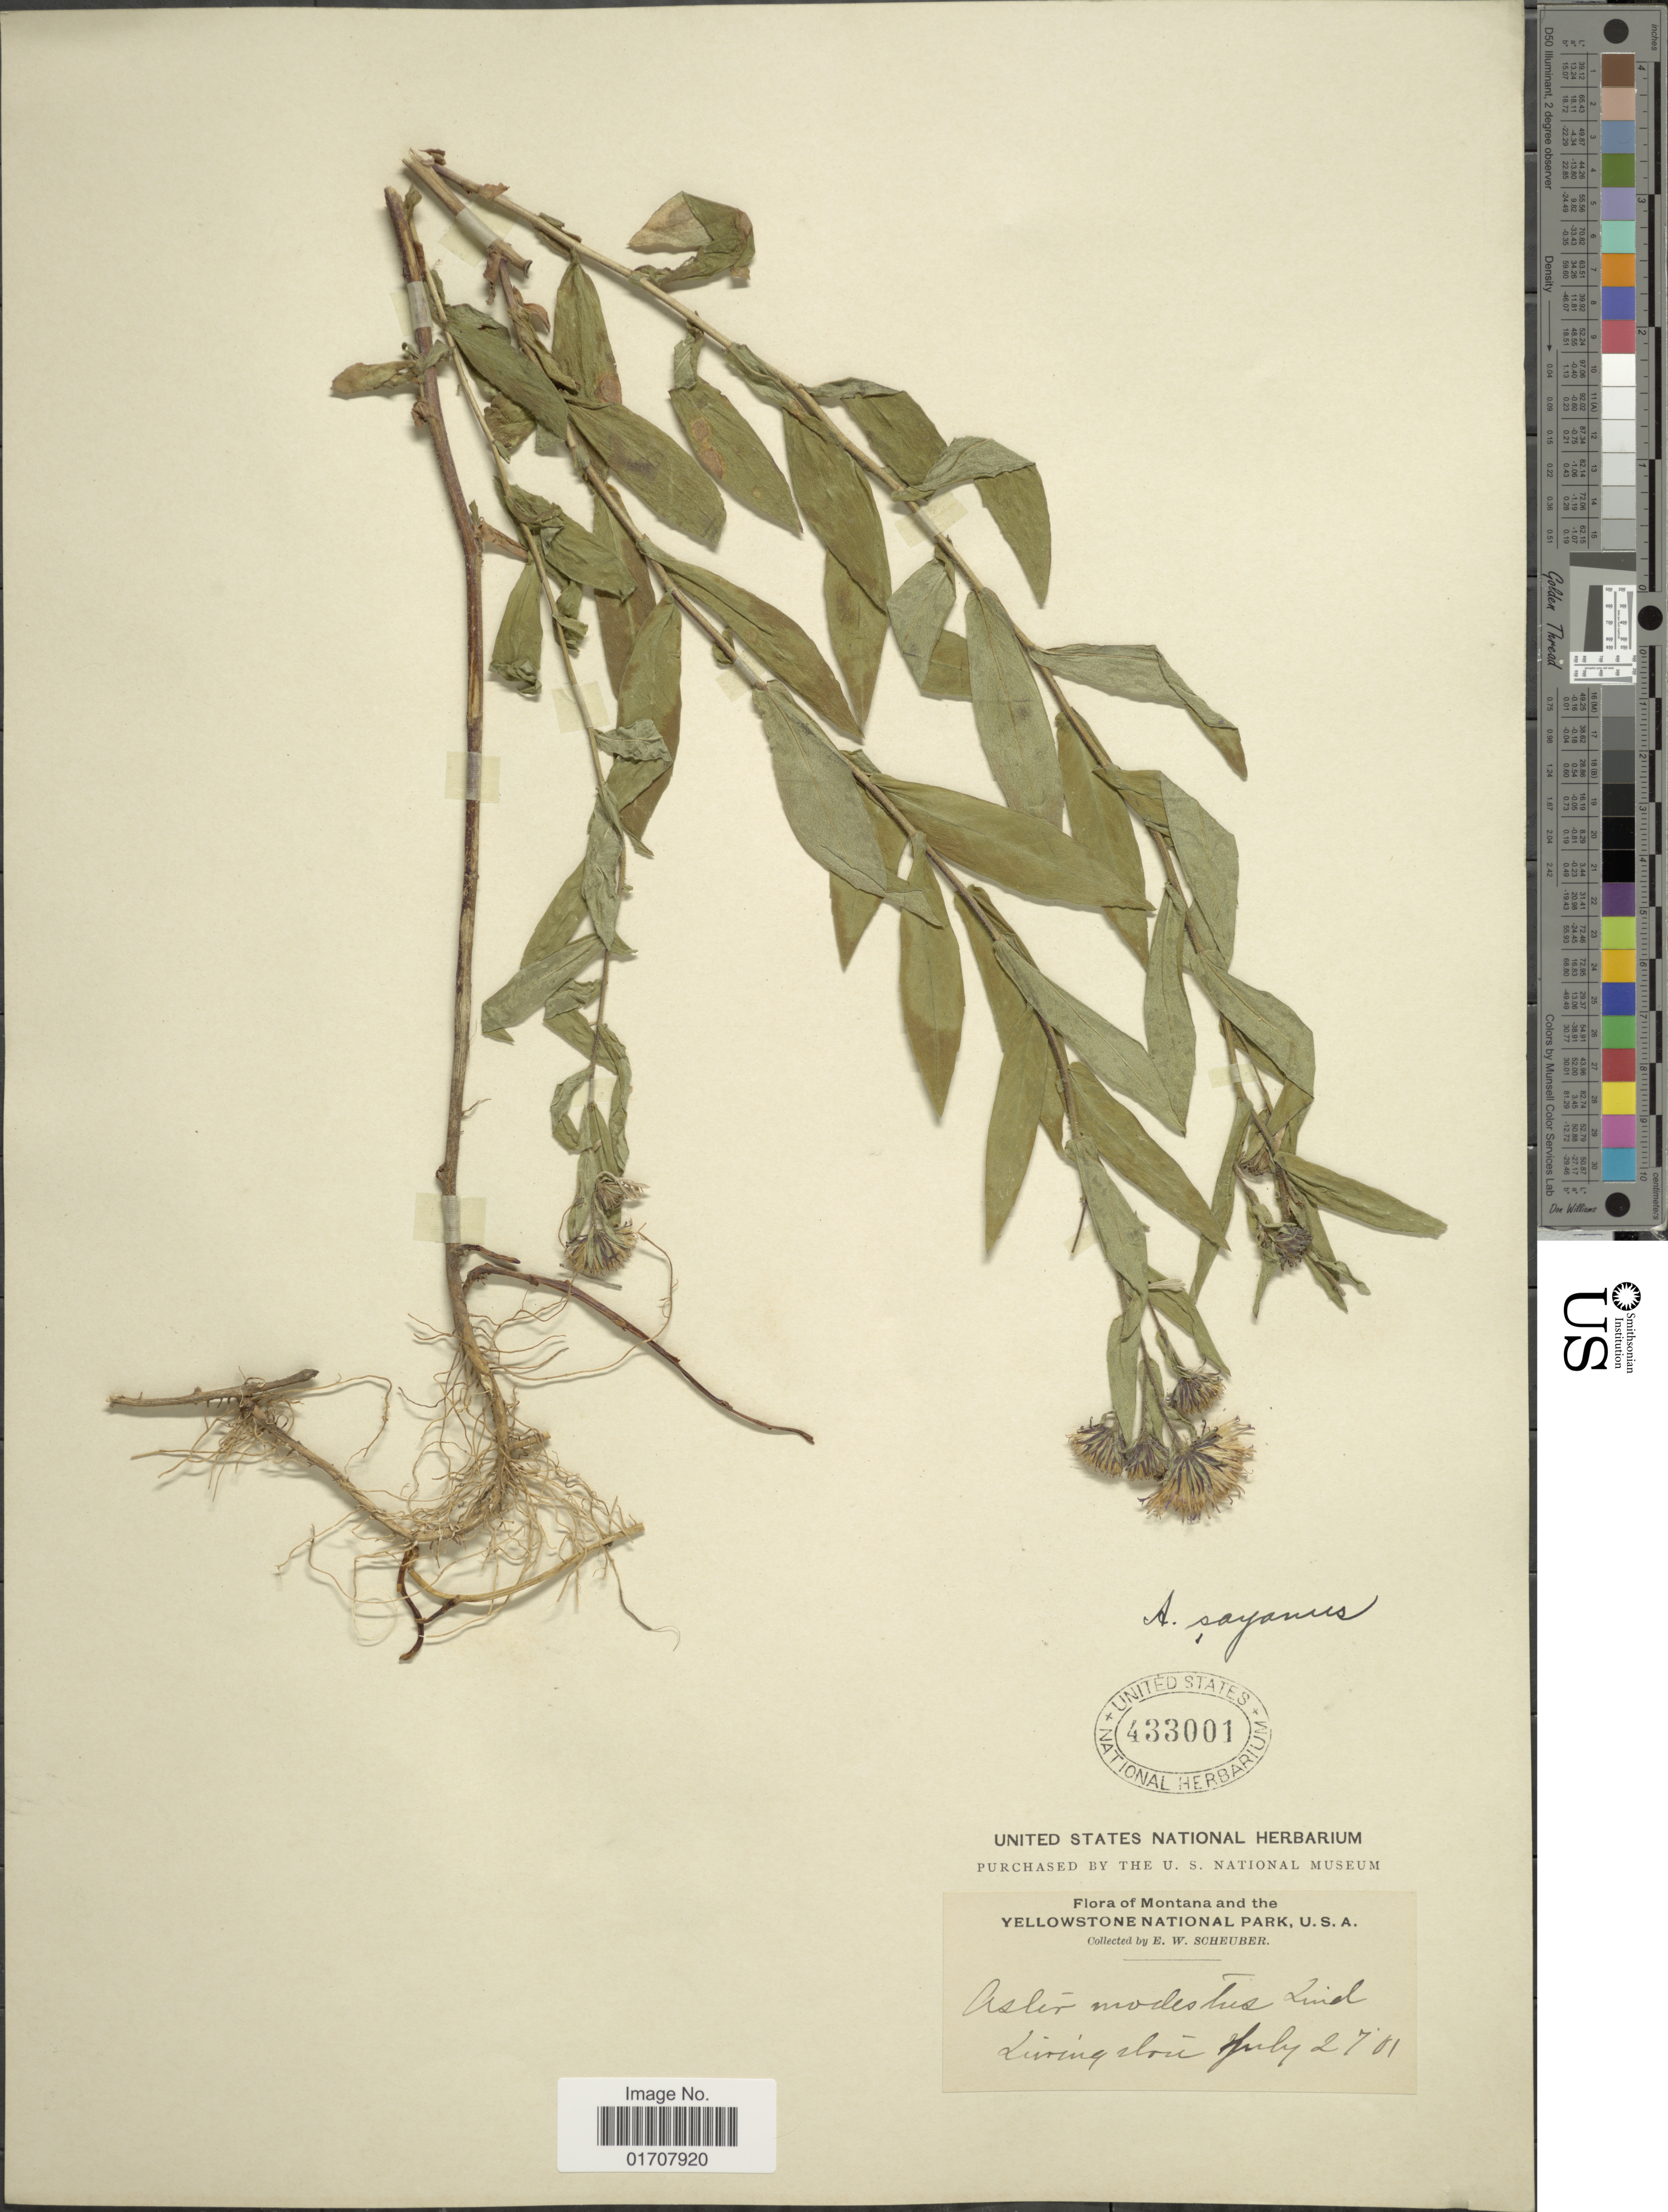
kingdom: Plantae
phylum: Tracheophyta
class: Magnoliopsida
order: Asterales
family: Asteraceae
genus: Canadanthus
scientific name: Canadanthus modestus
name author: (Lindl.) G.L. Nesom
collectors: E. Scheuber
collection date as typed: Transcribed d/m/y: 27/7/1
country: United States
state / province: Montana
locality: Yellowstone Park, Living slope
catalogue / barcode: US 433001